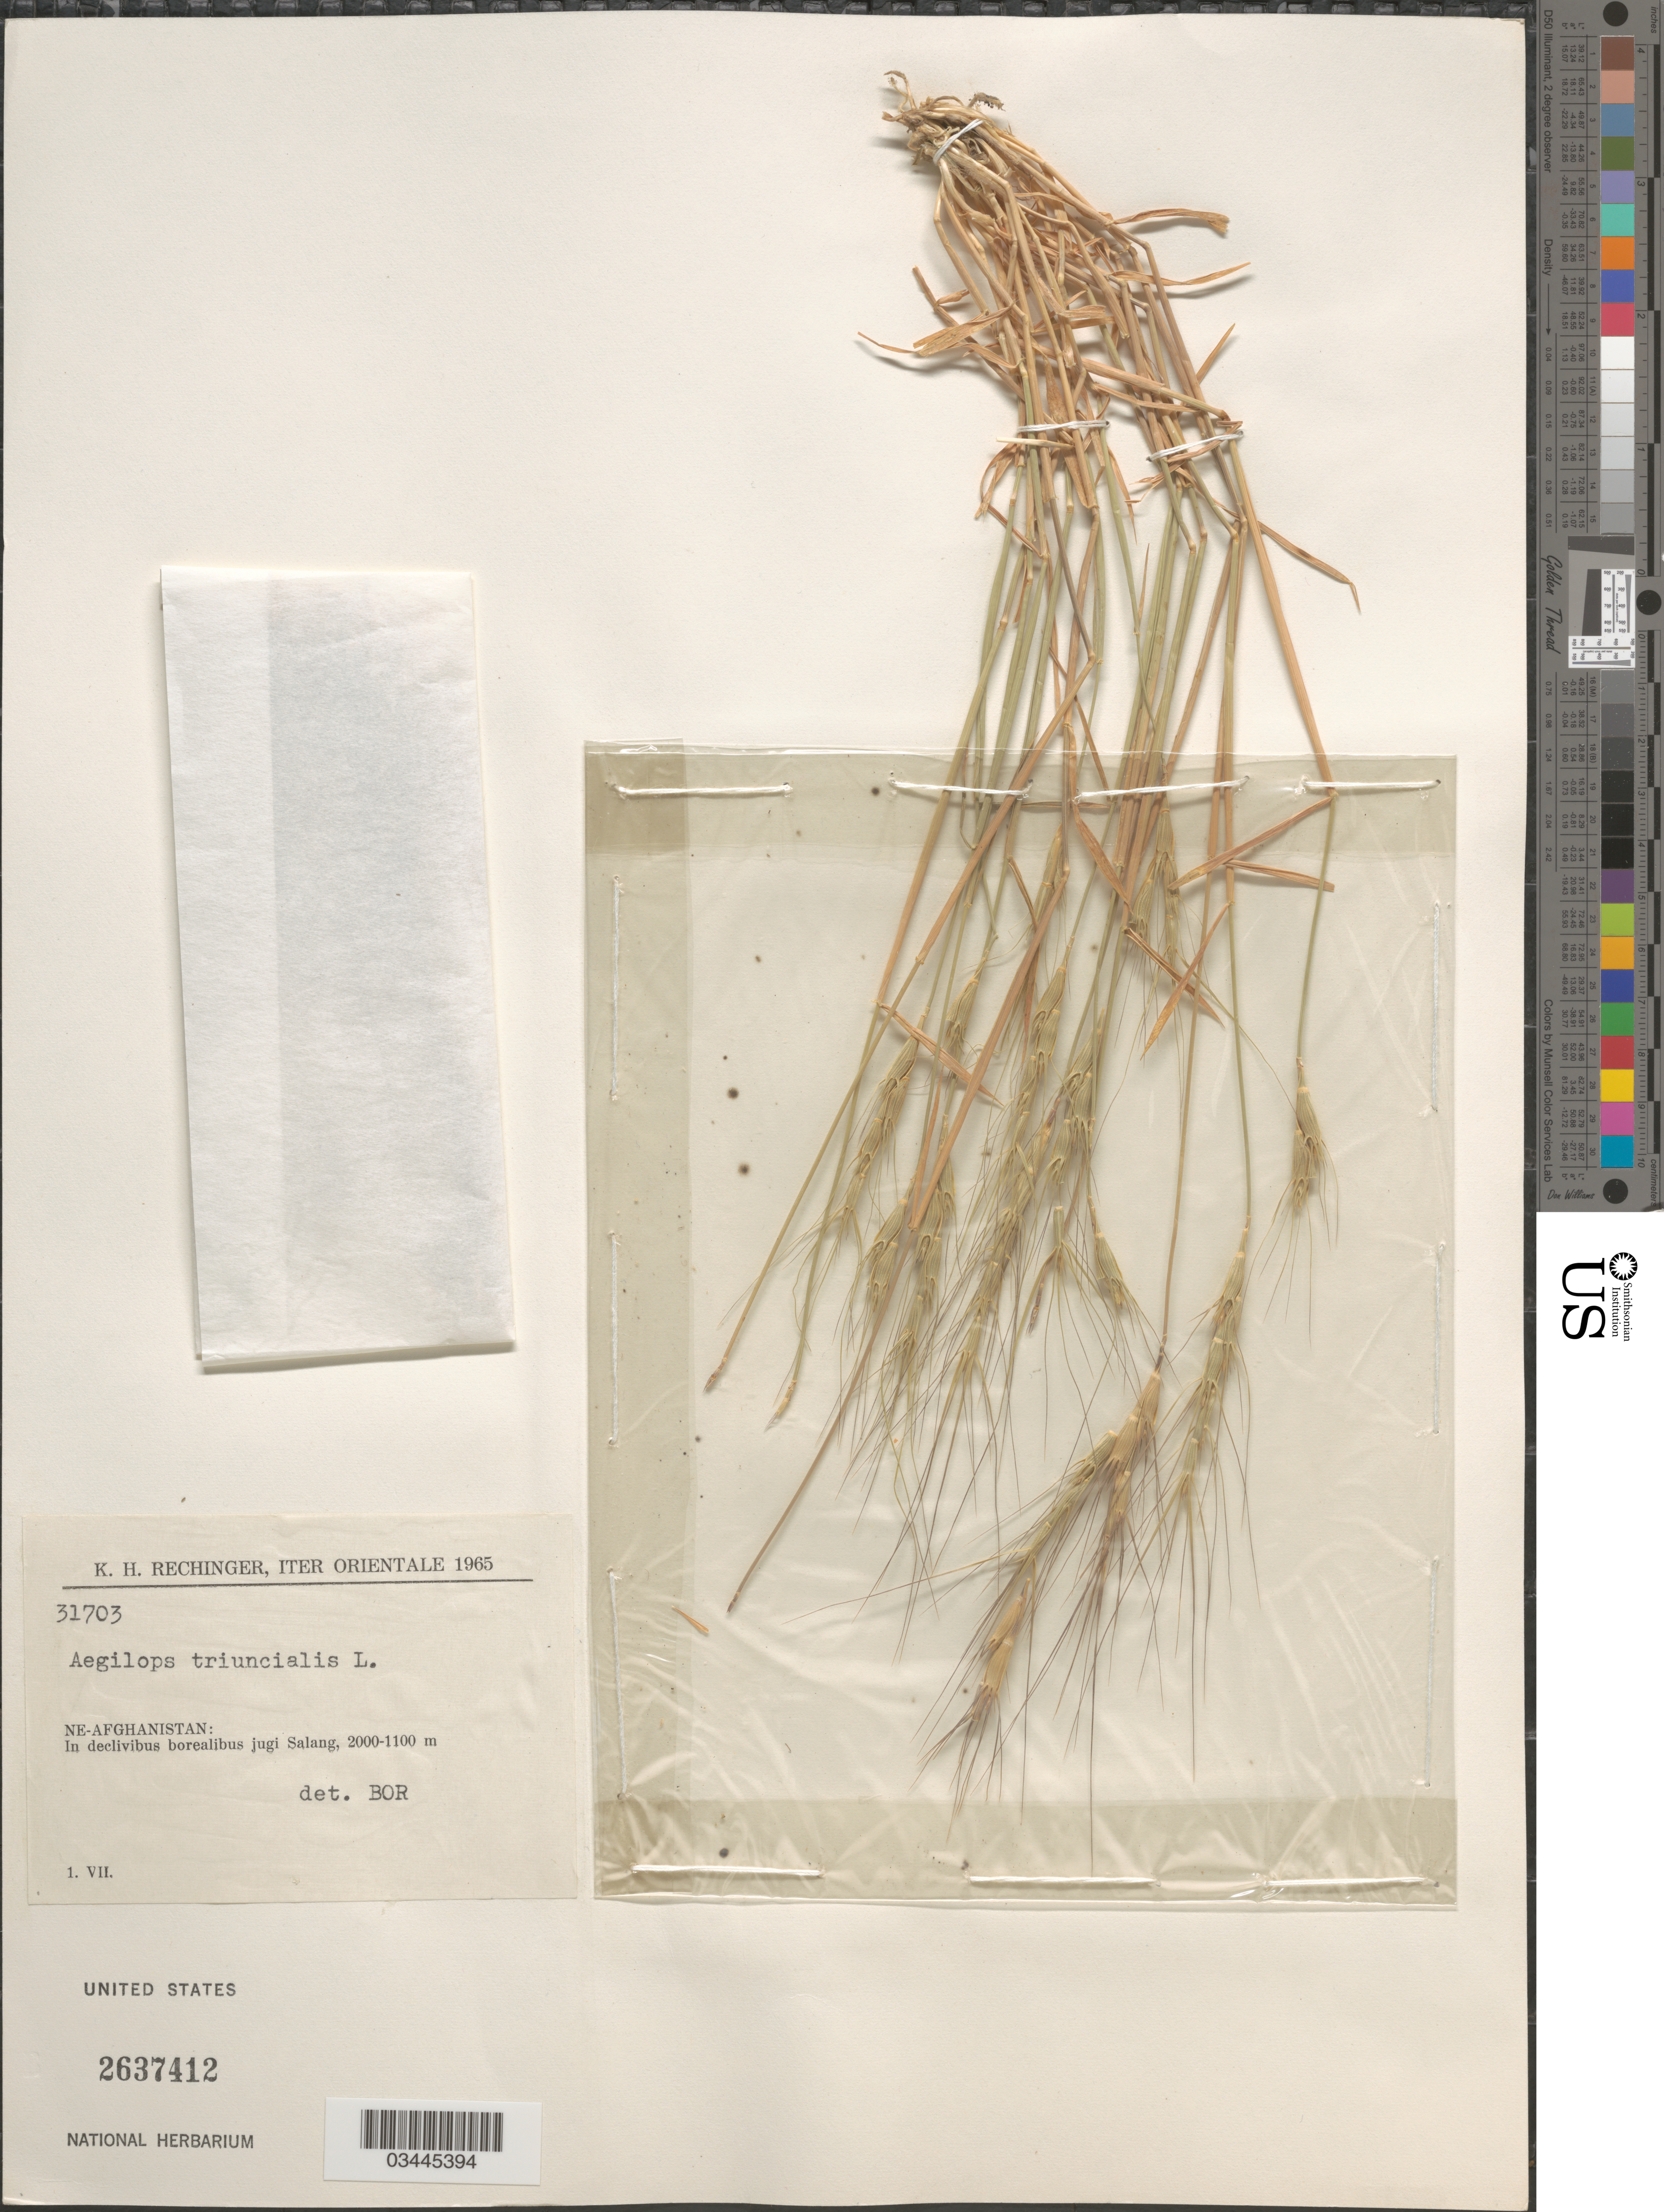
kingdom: Plantae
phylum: Tracheophyta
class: Liliopsida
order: Poales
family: Poaceae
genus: Aegilops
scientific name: Aegilops triuncialis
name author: L.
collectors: K. H. Rechinger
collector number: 31703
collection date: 1965-07-01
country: Afghanistan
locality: Iter Orientale 1965. NE- Afghanistan: In declivibus borealibus jugi Salang.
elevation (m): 1100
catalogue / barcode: US 2637412